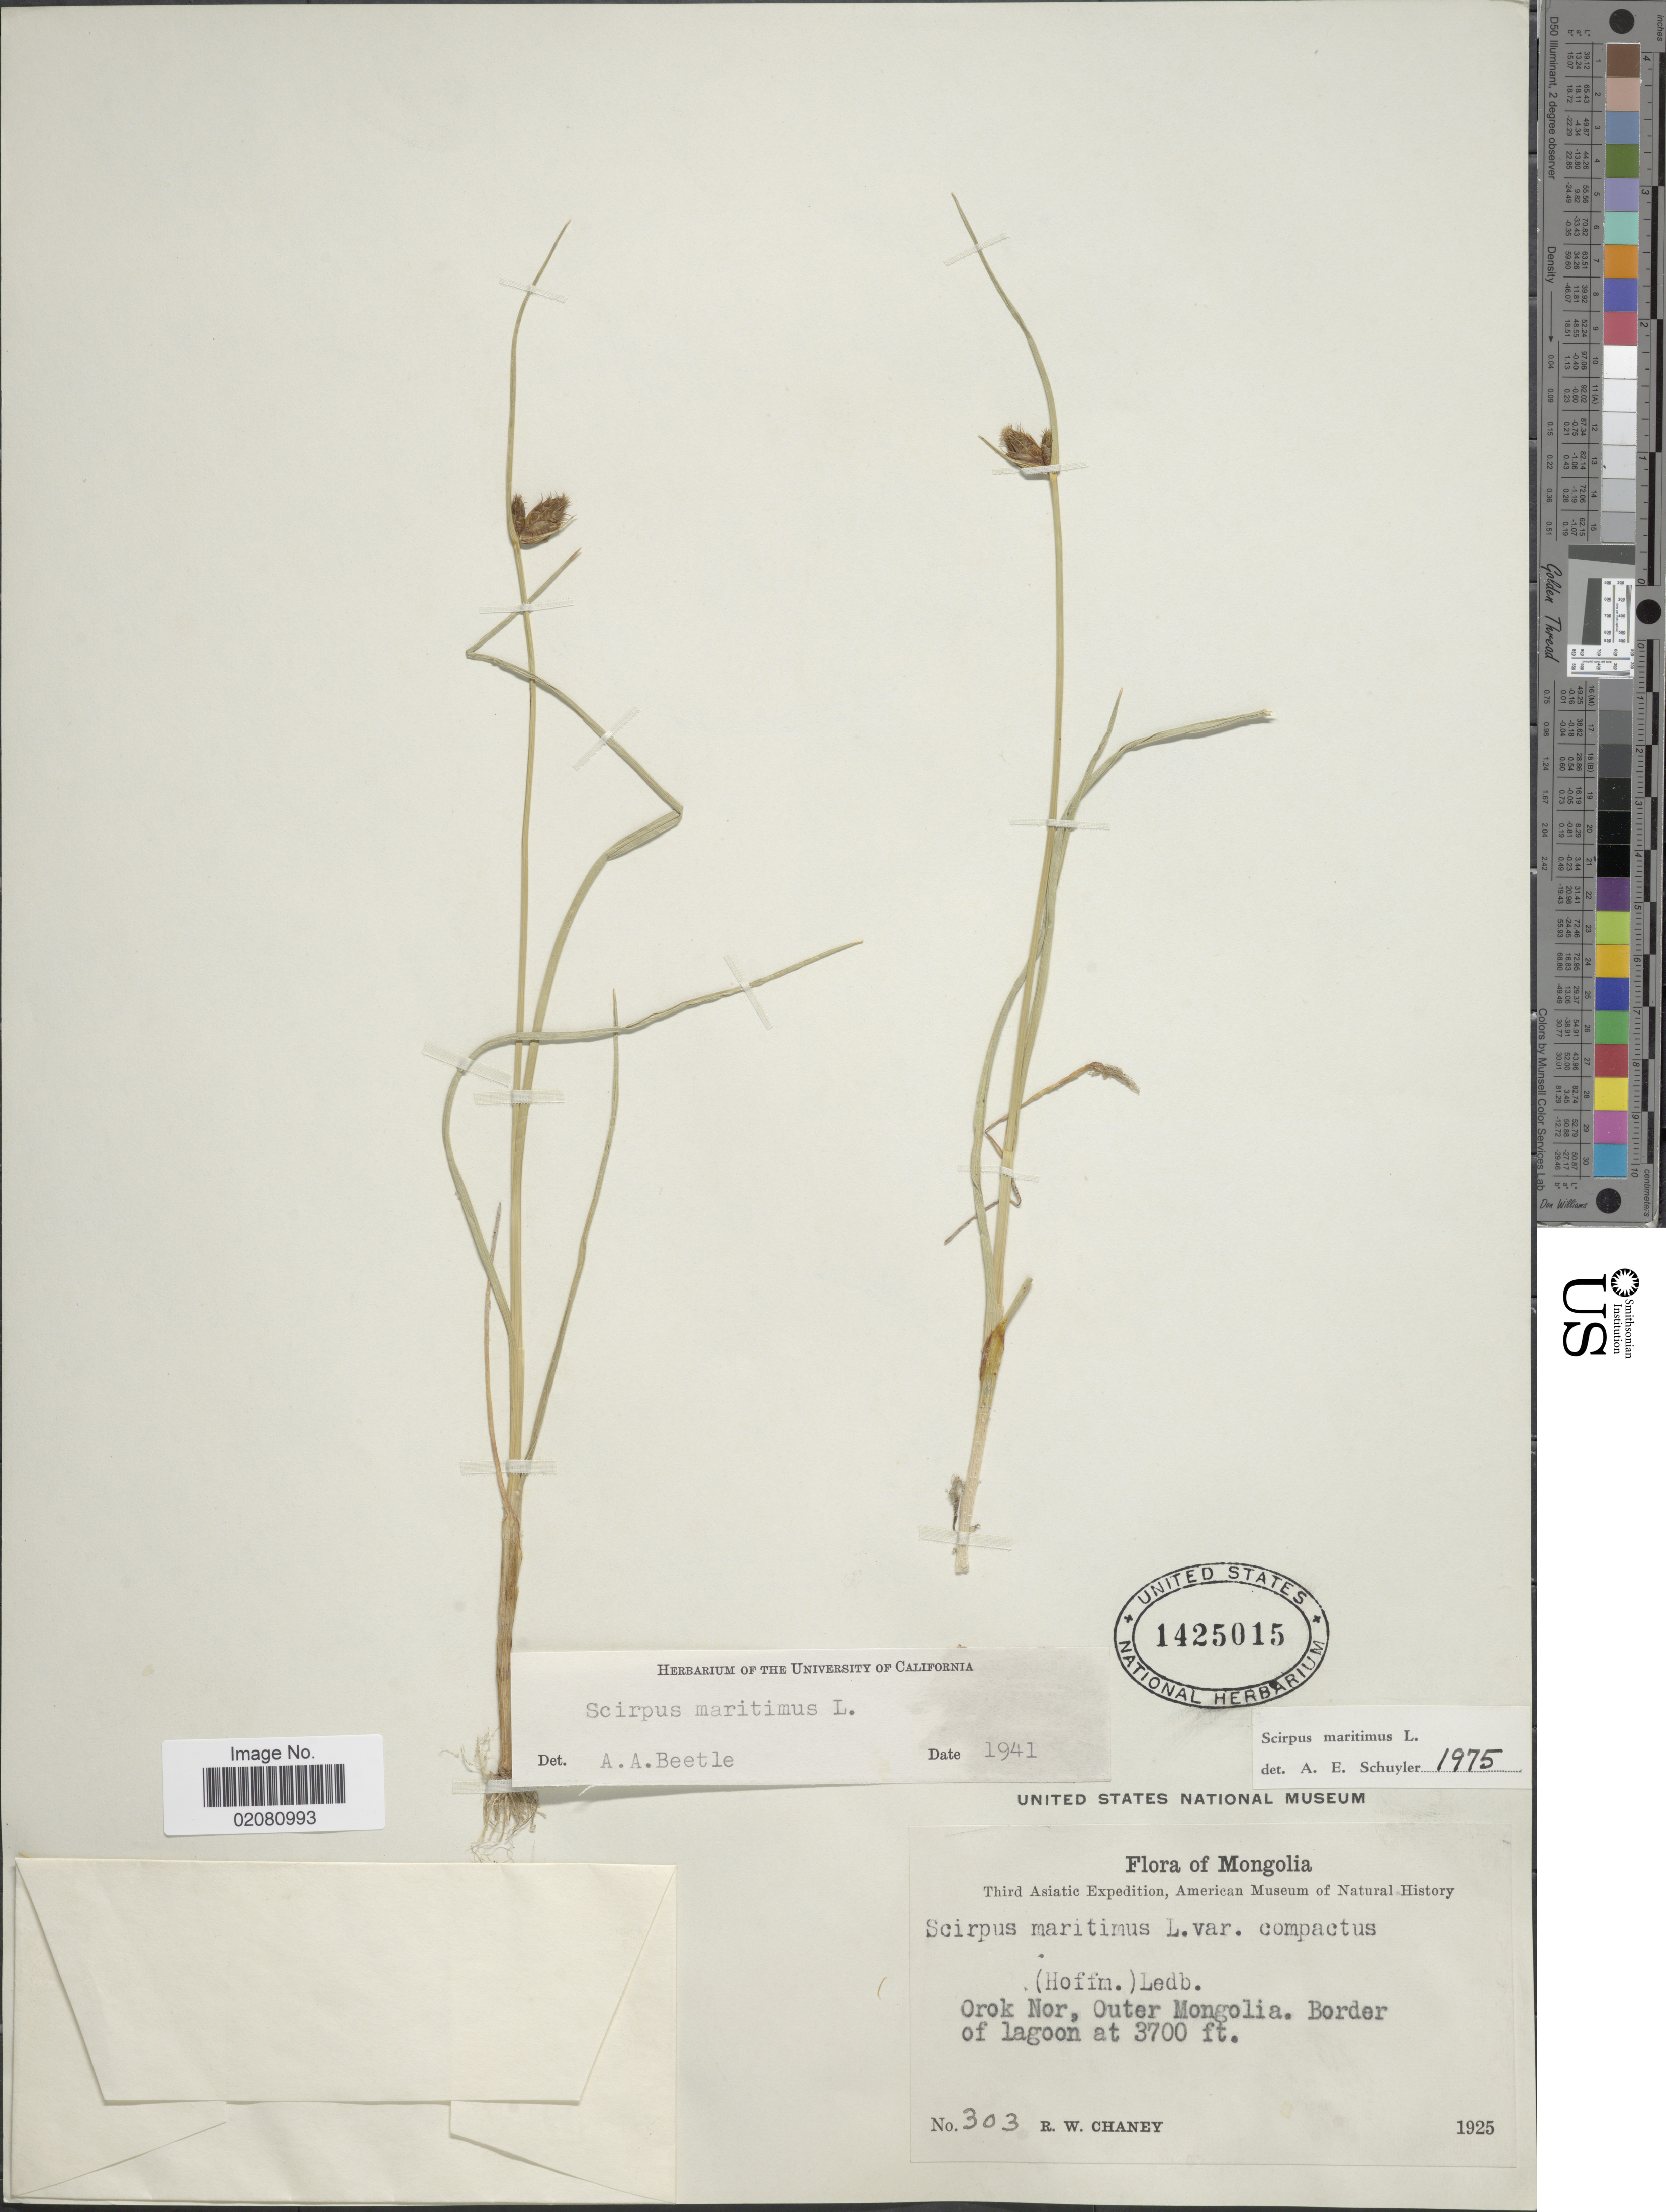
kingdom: Plantae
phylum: Tracheophyta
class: Liliopsida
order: Poales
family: Cyperaceae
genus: Bolboschoenus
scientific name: Bolboschoenus maritimus subsp. maritimus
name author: (L.) Palla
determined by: Strong, Mark T., (BOT), Smithsonian Institution - National Museum of Natural History (UNITED STATES)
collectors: R. Chaney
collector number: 303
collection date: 1925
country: Mongolia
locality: Mongolia. Orok Nor, Outer Mongolia. Border of lagoon.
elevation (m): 1128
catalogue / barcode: US 1425015